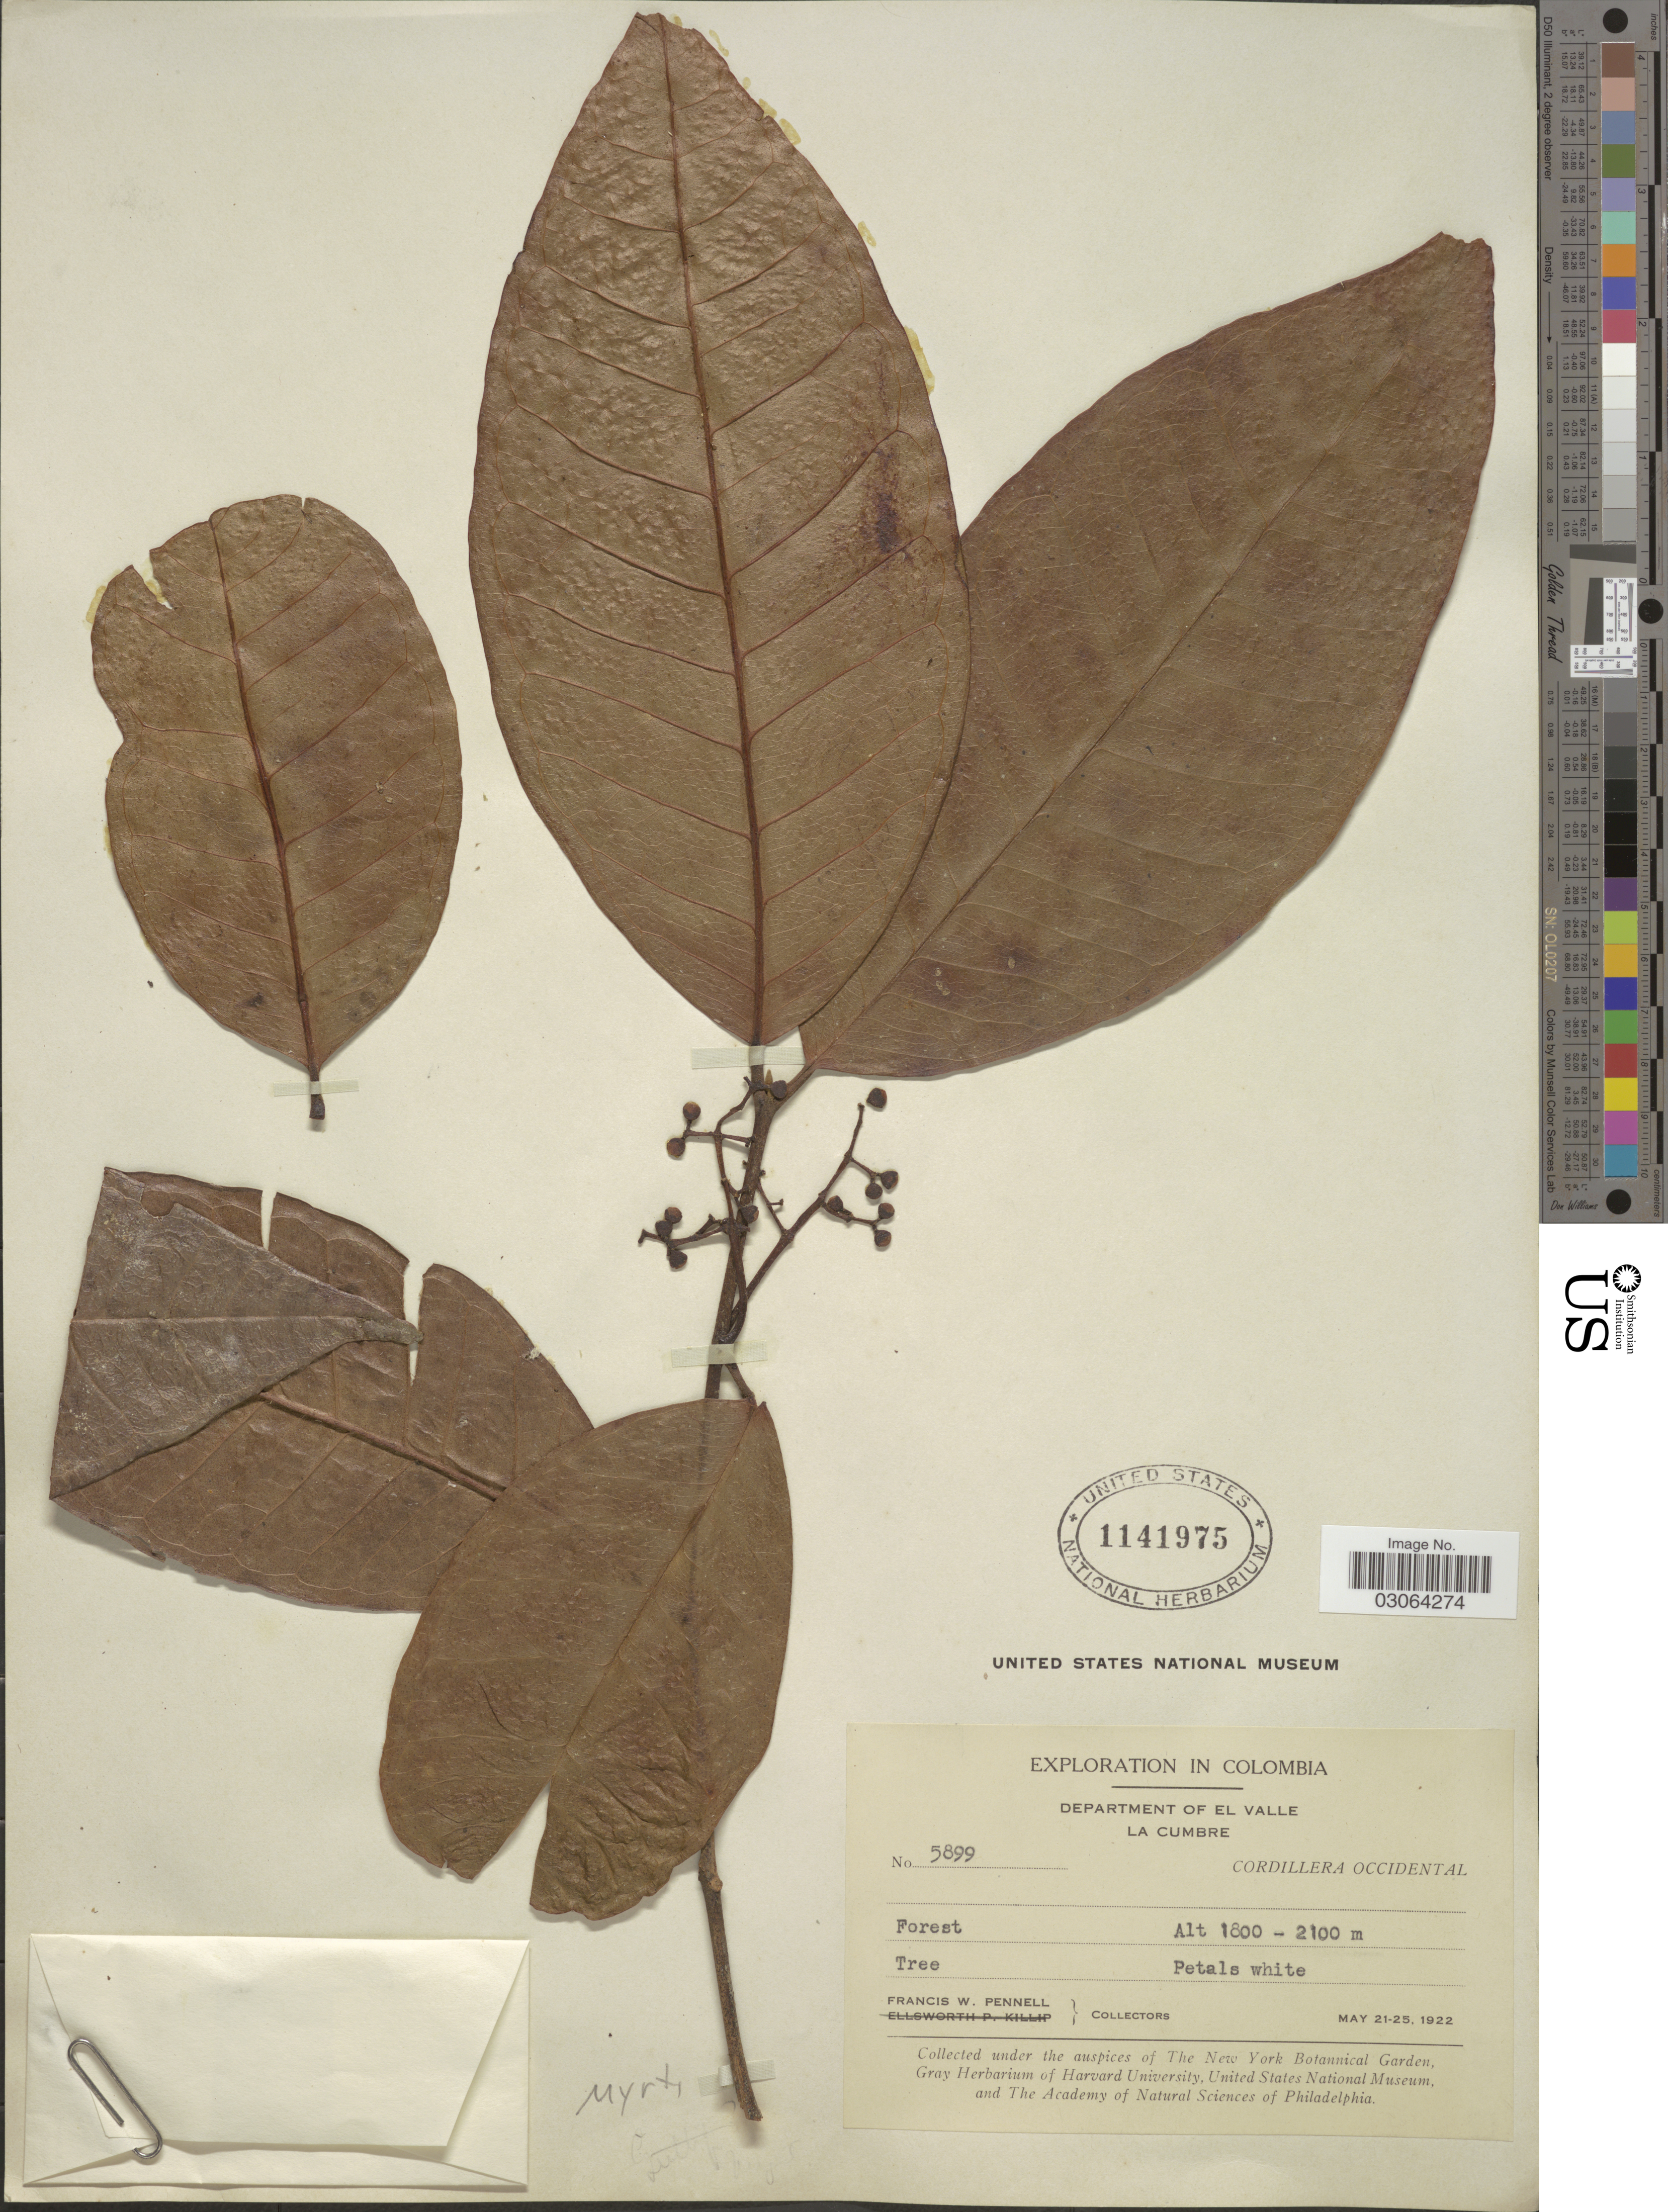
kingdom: Plantae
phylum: Tracheophyta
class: Magnoliopsida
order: Myrtales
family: Myrtaceae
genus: Myrcia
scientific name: Myrcia sp.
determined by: Parra-O, Carlos A., Instituto de Ciencias Naturales - Universidad Nacional de Colombia (COLOMBIA)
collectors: F. W. Pennell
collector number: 5899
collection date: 1922-05-21/1922-05-25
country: Colombia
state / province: Valle del Cauca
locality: Department of El Valle, La Cumbre, Cordillera Occidental.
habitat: Forest, tree.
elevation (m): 1800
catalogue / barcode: US 1141975